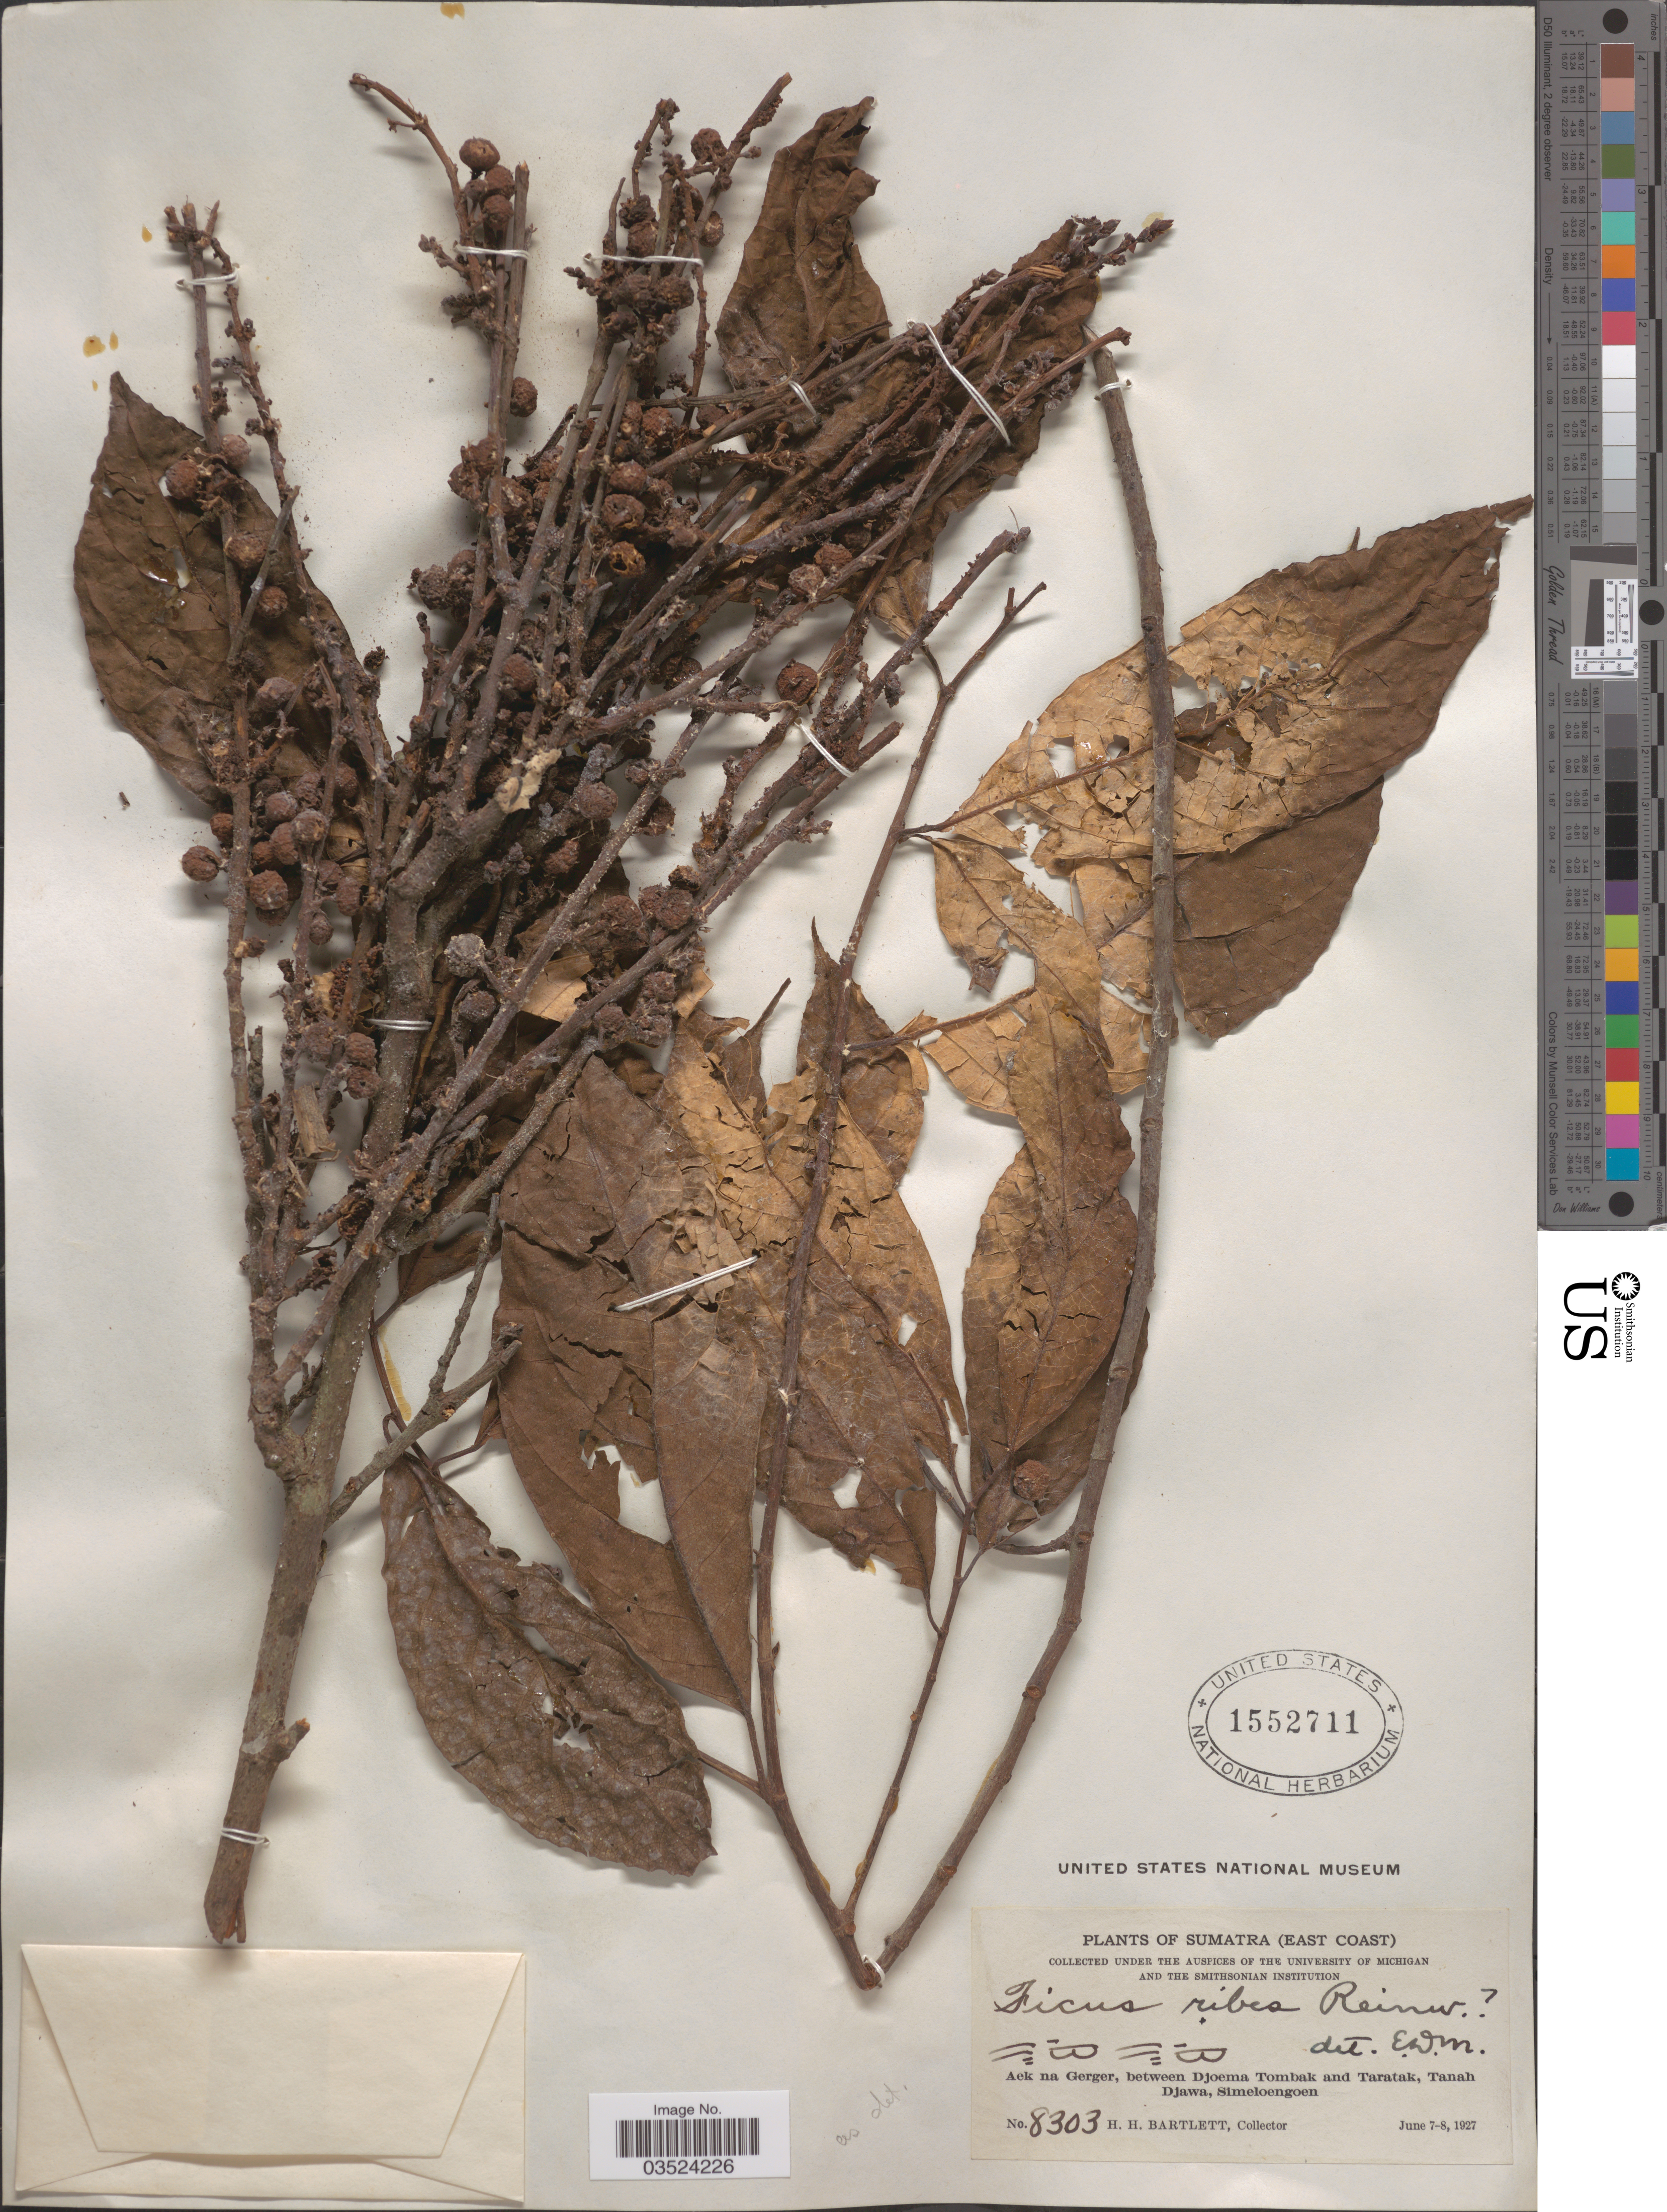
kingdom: Plantae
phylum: Tracheophyta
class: Magnoliopsida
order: Rosales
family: Moraceae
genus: Ficus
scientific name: Ficus ribes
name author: Reinw. ex Blume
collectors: H. H. Bartlett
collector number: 8303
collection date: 1927-06-07/1927-06-08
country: Indonesia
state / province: Sumatra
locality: (East Coast). Aek na Gerger, between Djoema Tombak and Taratak, Tanah Djawa, Simeloengoen.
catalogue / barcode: US 1552711